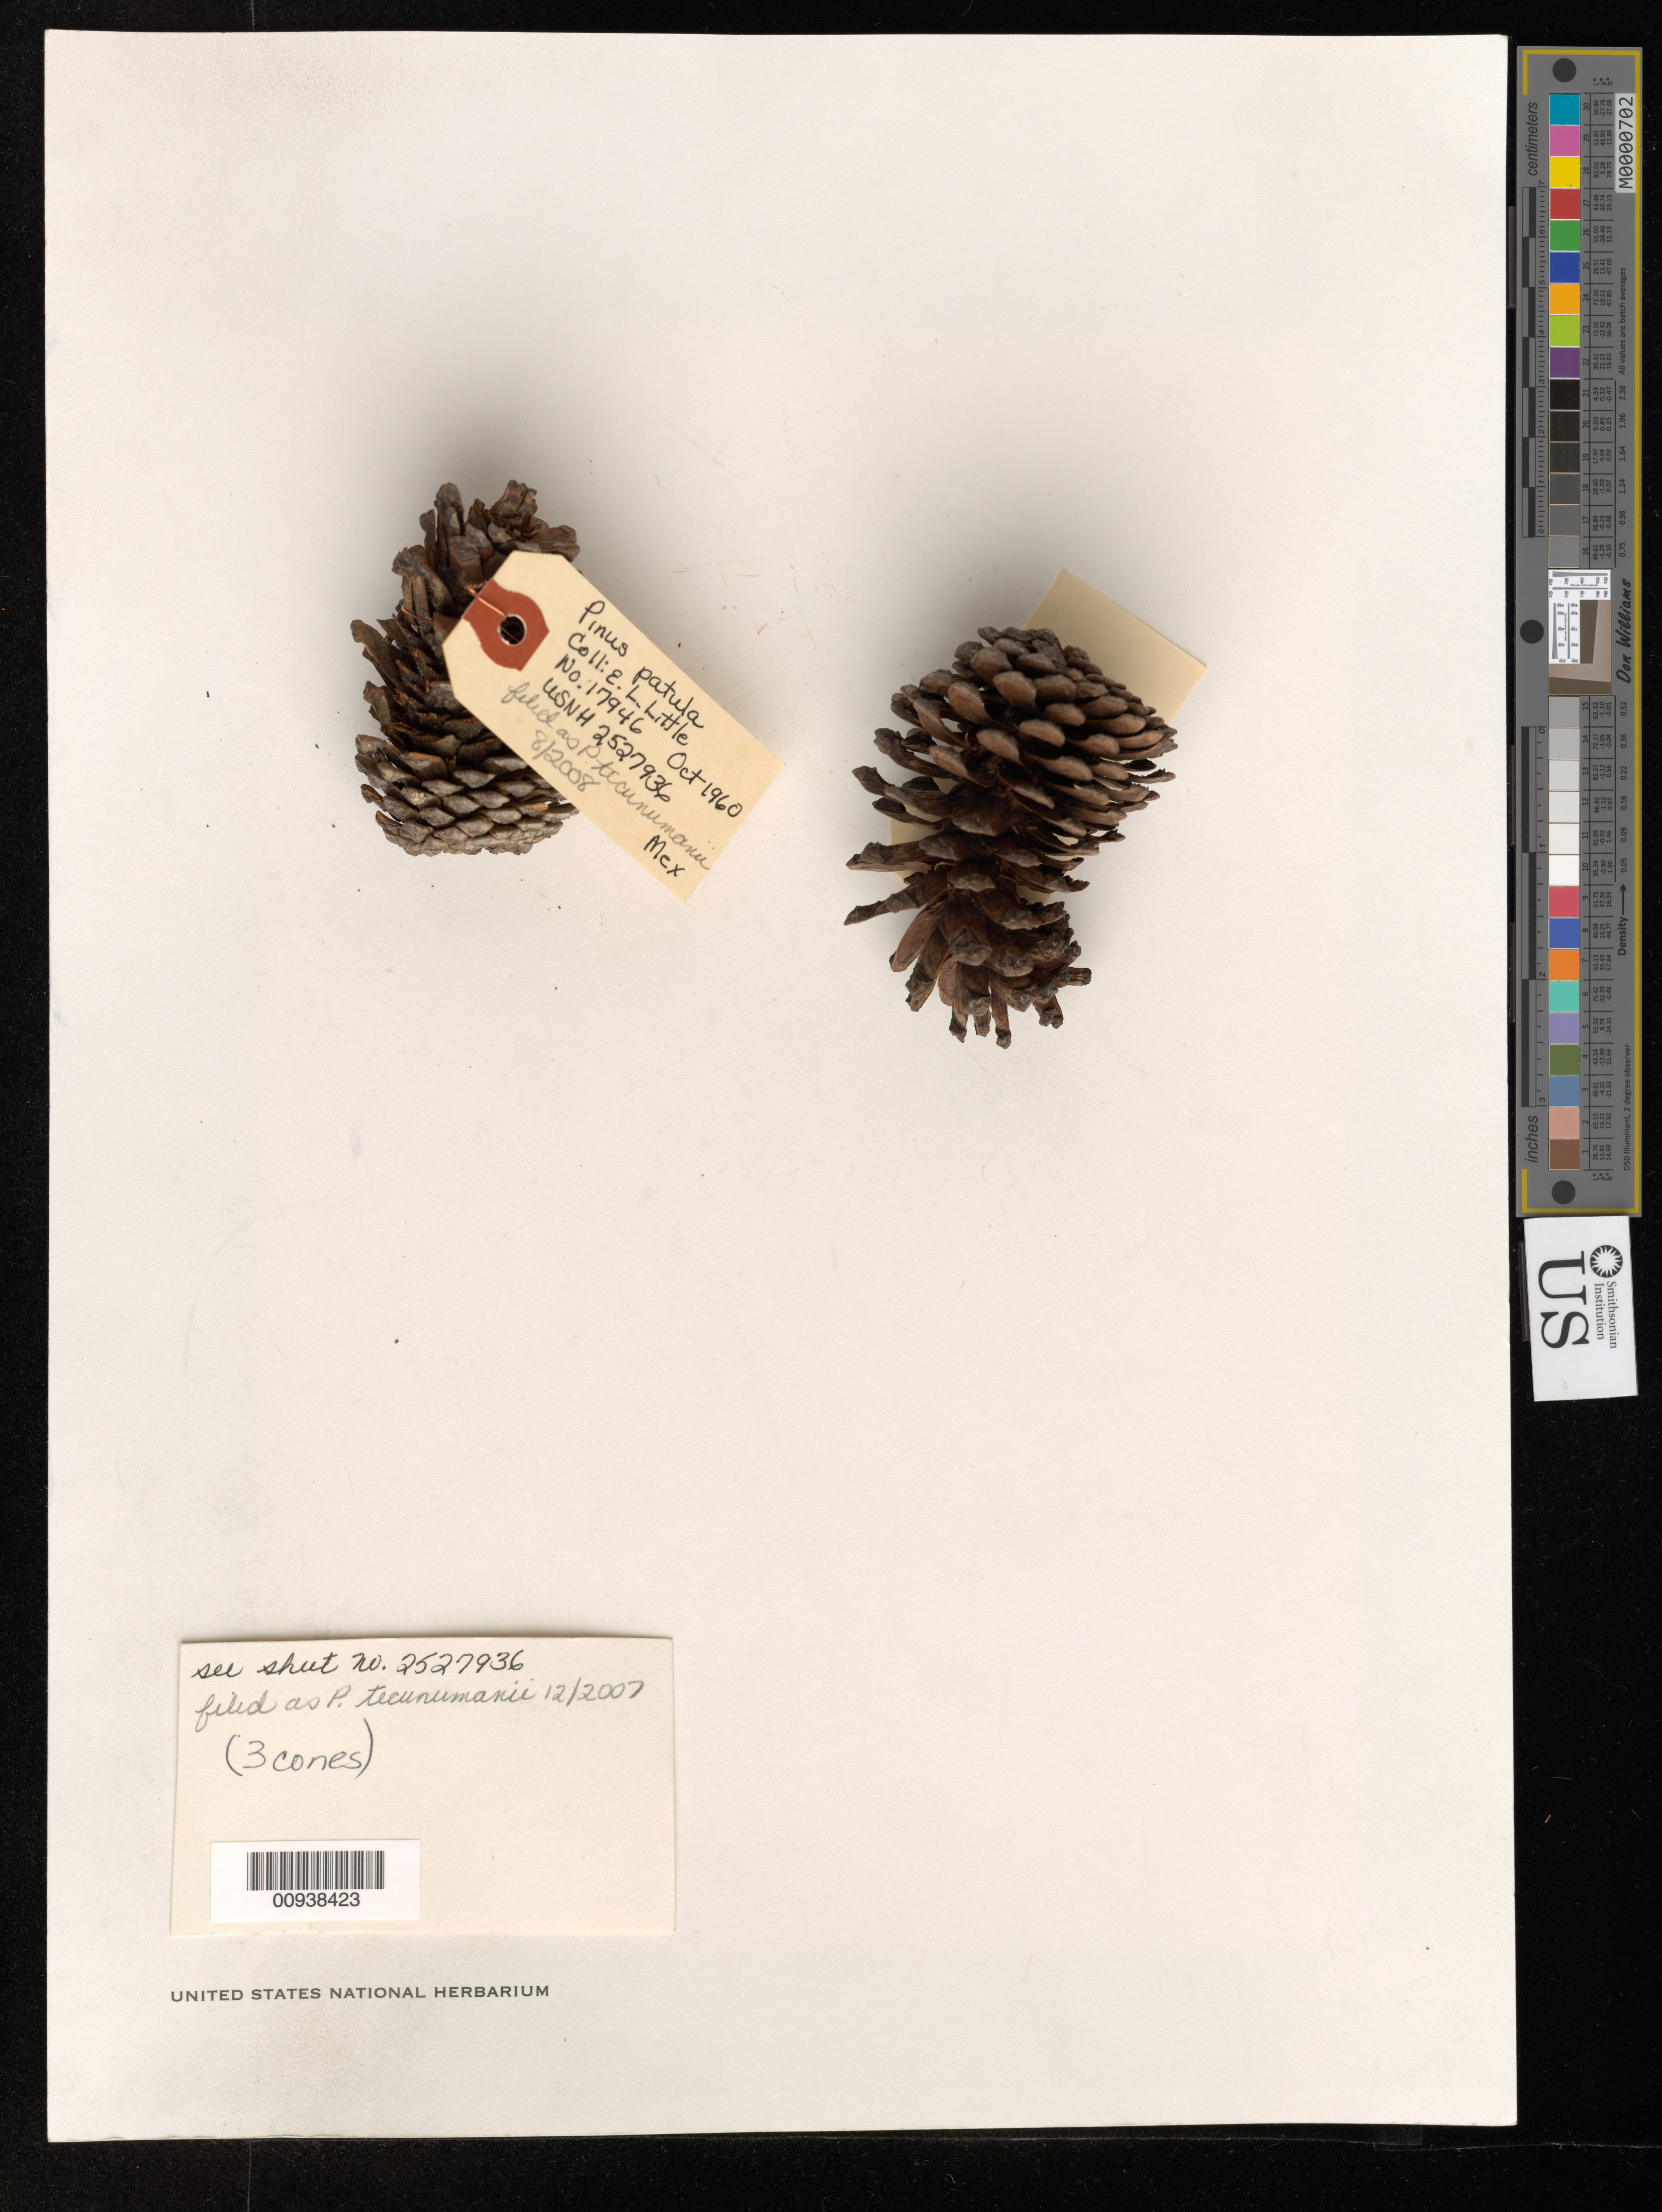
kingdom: Plantae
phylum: Tracheophyta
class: Pinopsida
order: Pinales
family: Pinaceae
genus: Pinus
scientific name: Pinus tecunumanii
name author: F. Schwerdtf. ex Eguiluz & J.P. Perry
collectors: E. L. Little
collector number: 17946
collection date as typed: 13 Oct 1960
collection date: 1960-10-13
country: Mexico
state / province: Oaxaca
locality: About 100 km. NE of Oaxaca, Edo. Oaxaca.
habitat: Pine forest.